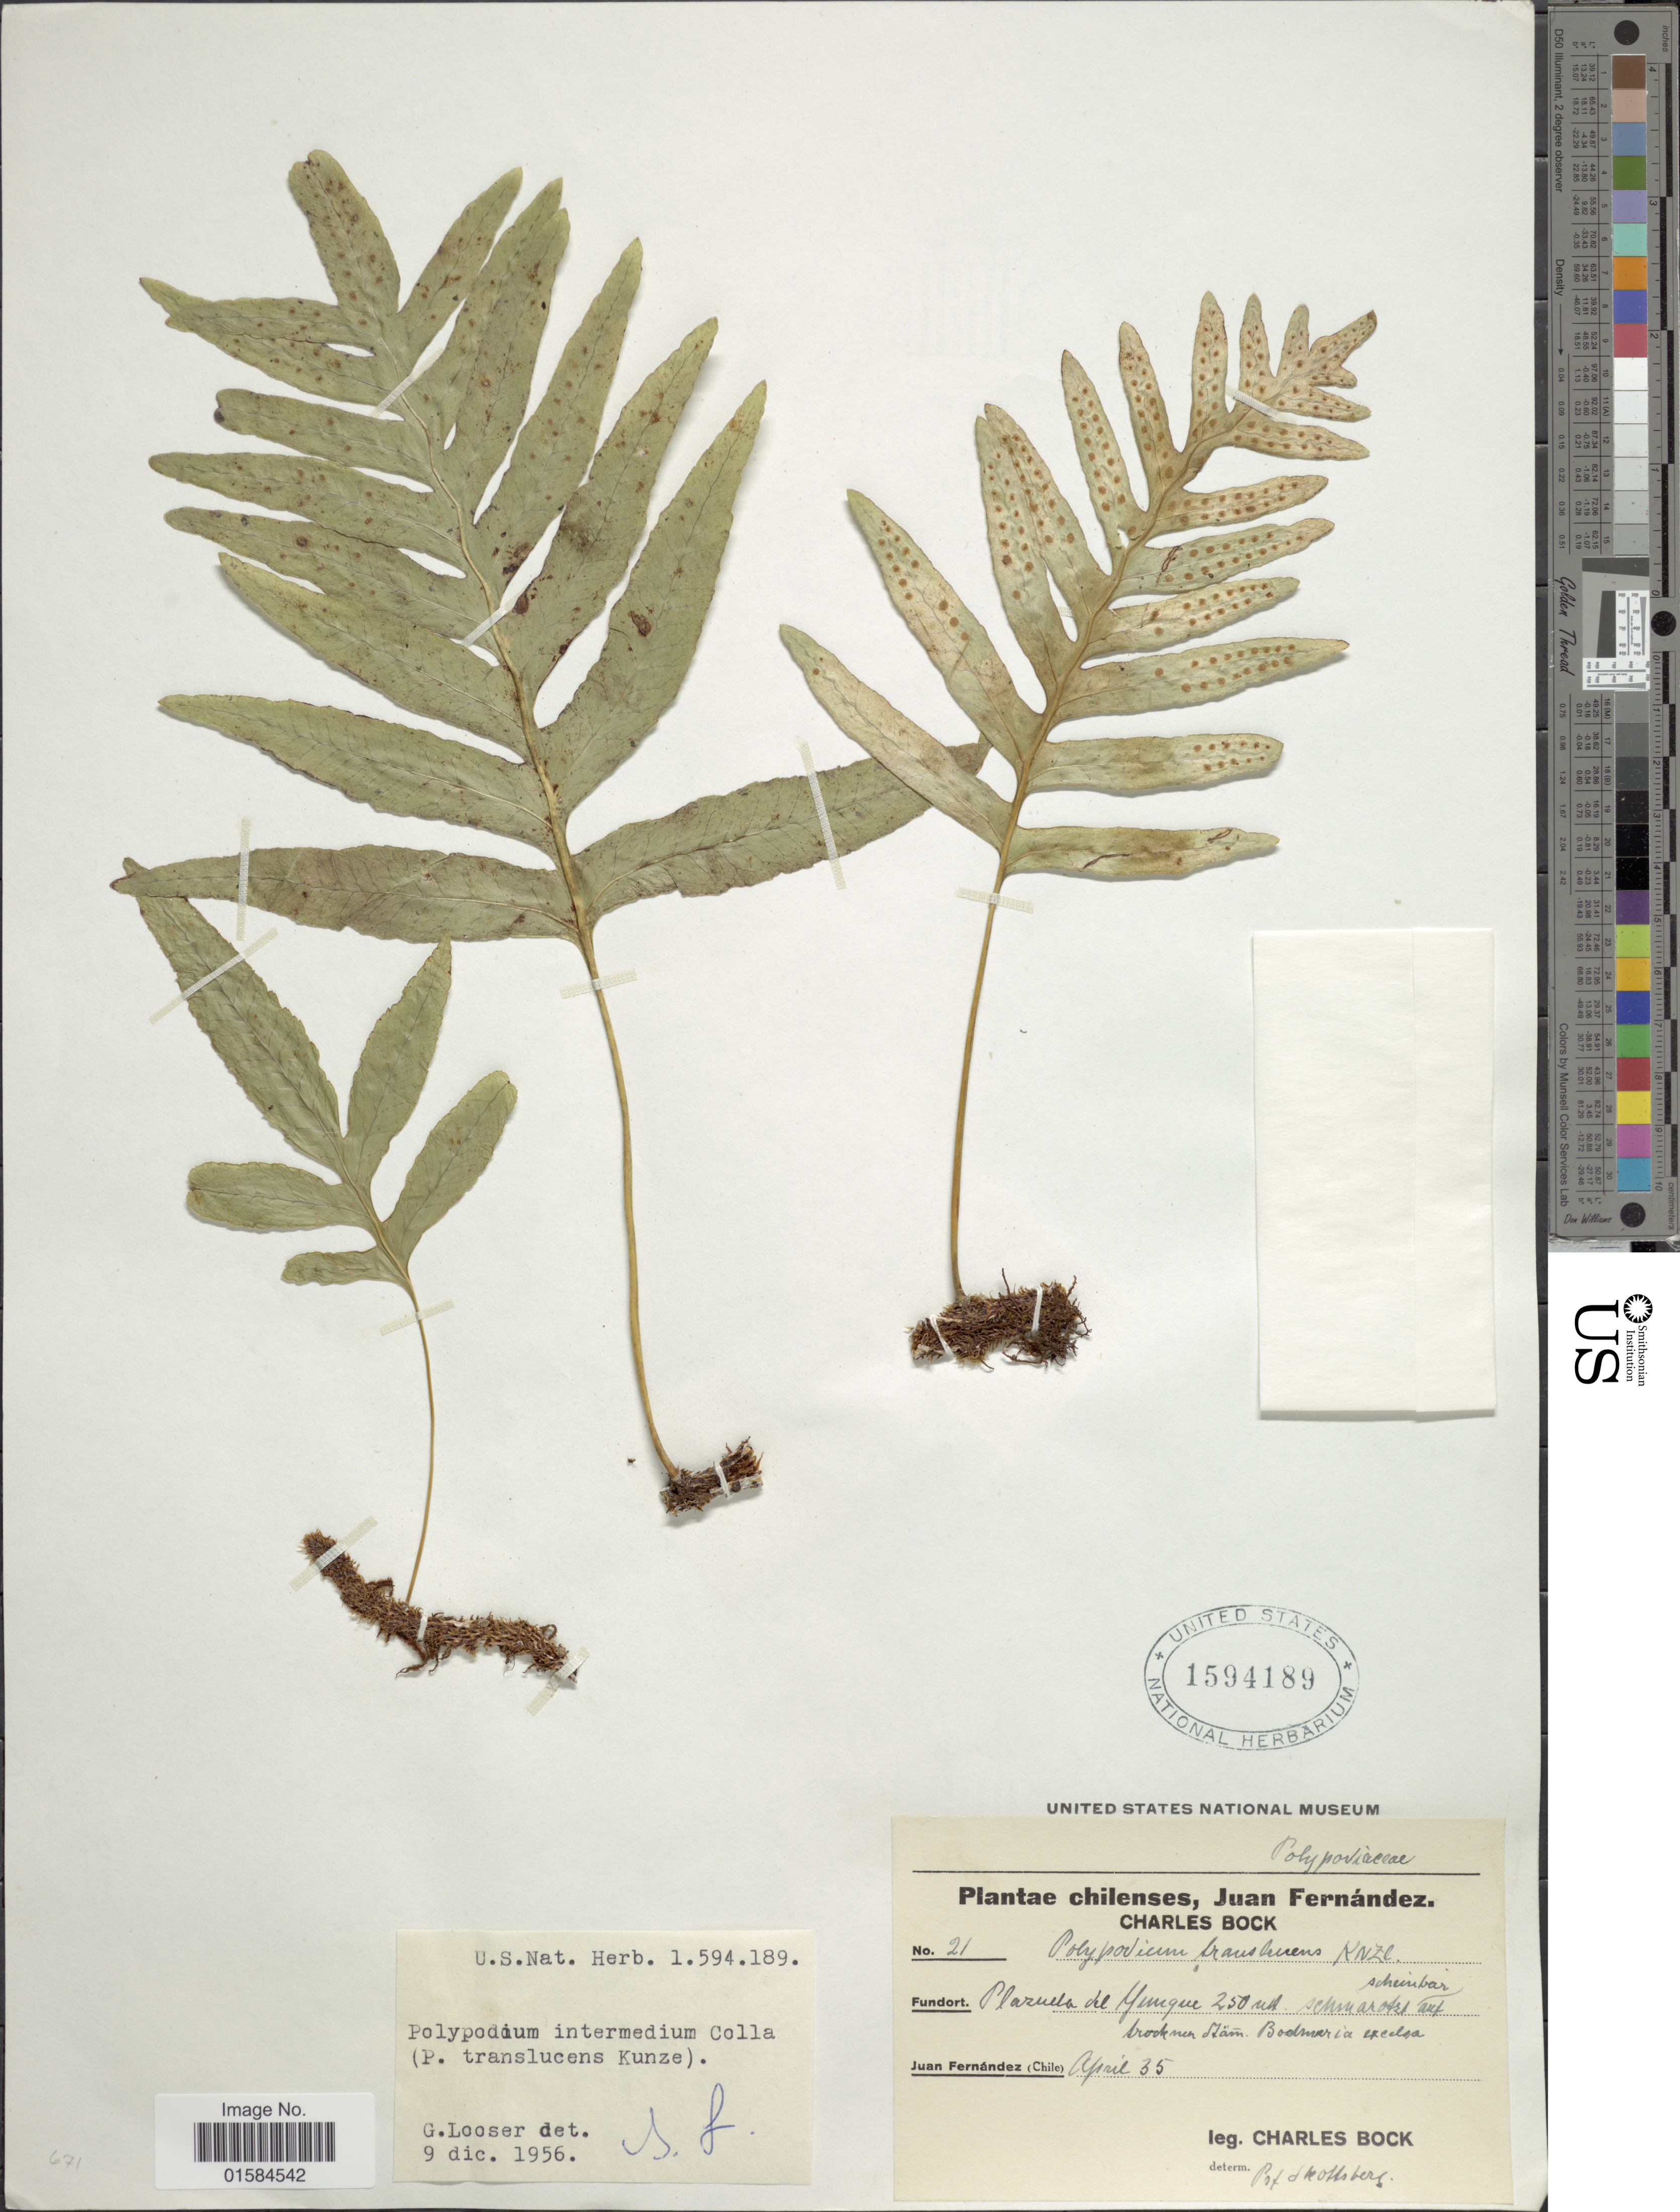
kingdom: Plantae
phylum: Tracheophyta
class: Polypodiopsida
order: Polypodiales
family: Polypodiaceae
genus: Synammia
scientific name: Synammia intermedia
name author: (Colla) G. Kunkel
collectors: C. Bock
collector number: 21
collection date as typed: Transcribed d/m/y: /5/35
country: Chile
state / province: Valparaíso (V)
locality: Chilenses, Juan Fernandez, Plazuela del Yunque.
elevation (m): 250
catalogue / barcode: US 1594189